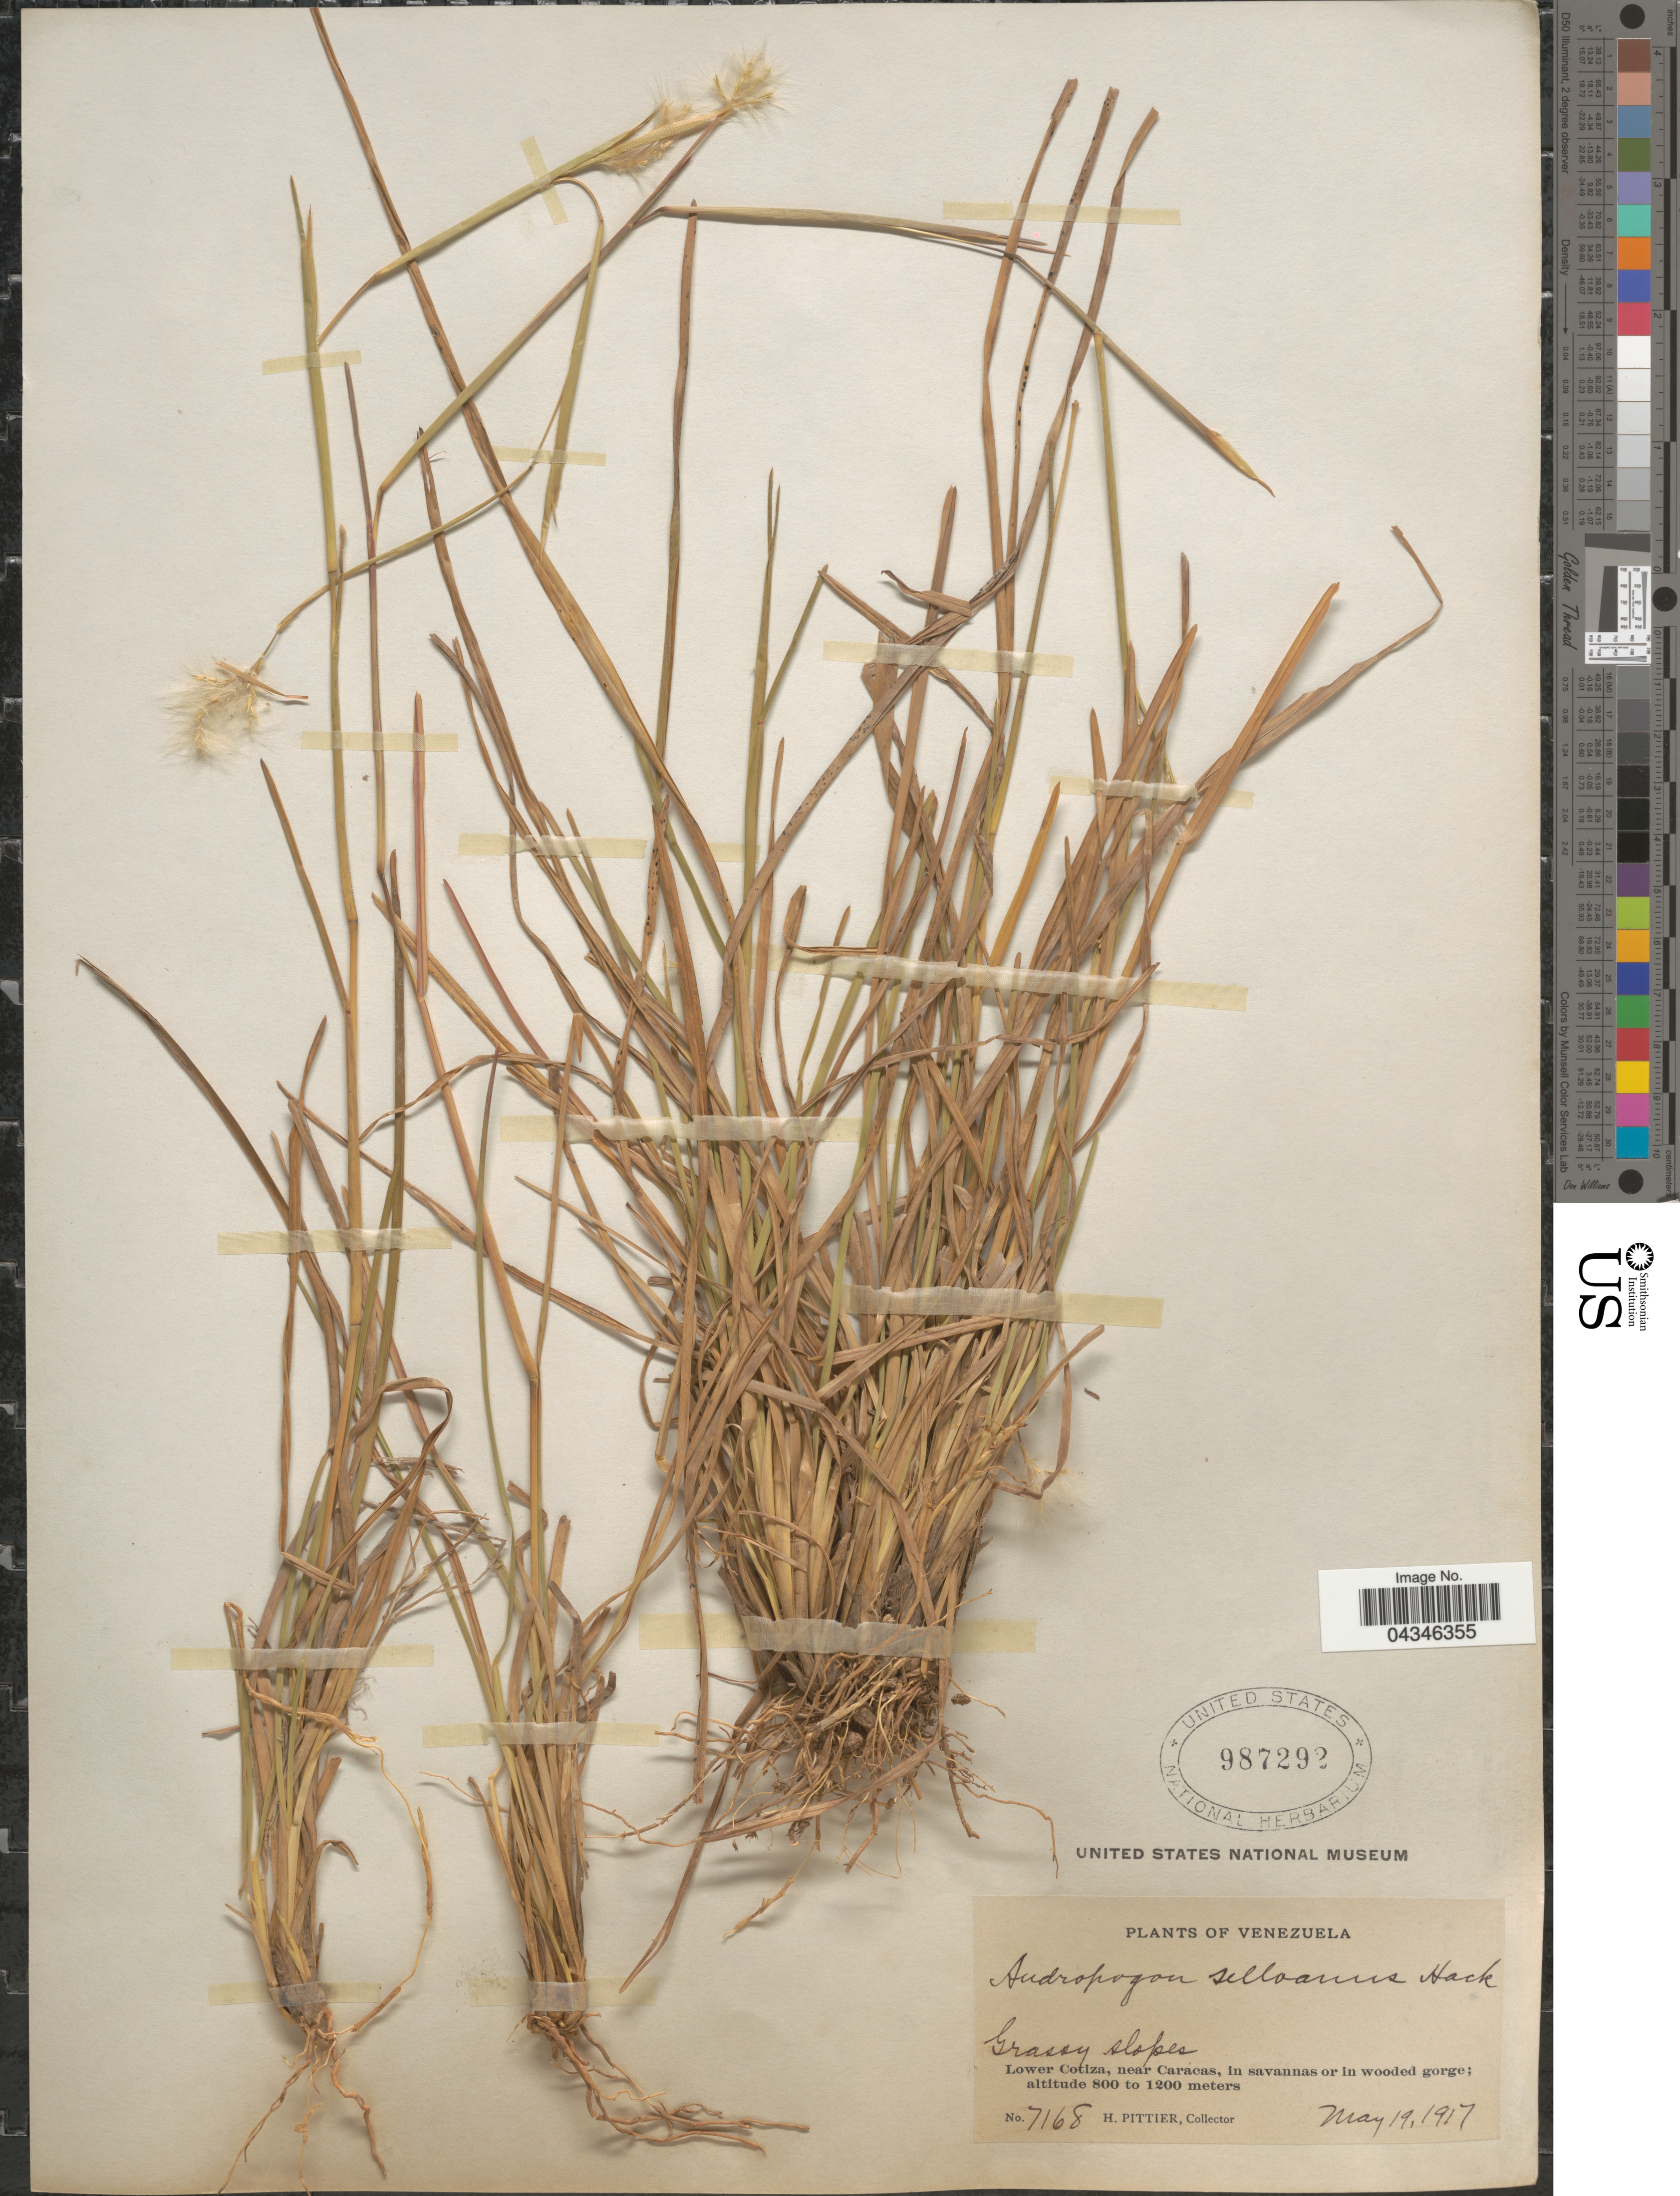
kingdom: Plantae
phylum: Tracheophyta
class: Liliopsida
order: Poales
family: Poaceae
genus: Andropogon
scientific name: Andropogon selloanus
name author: (Hack.) Hack.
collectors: H. F. Pittier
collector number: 7168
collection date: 1917-05-19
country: Venezuela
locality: Grassy slopes. Lower Cotiza, near Caracas, in savannas or in wooded gorge.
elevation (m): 800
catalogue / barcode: US 987292